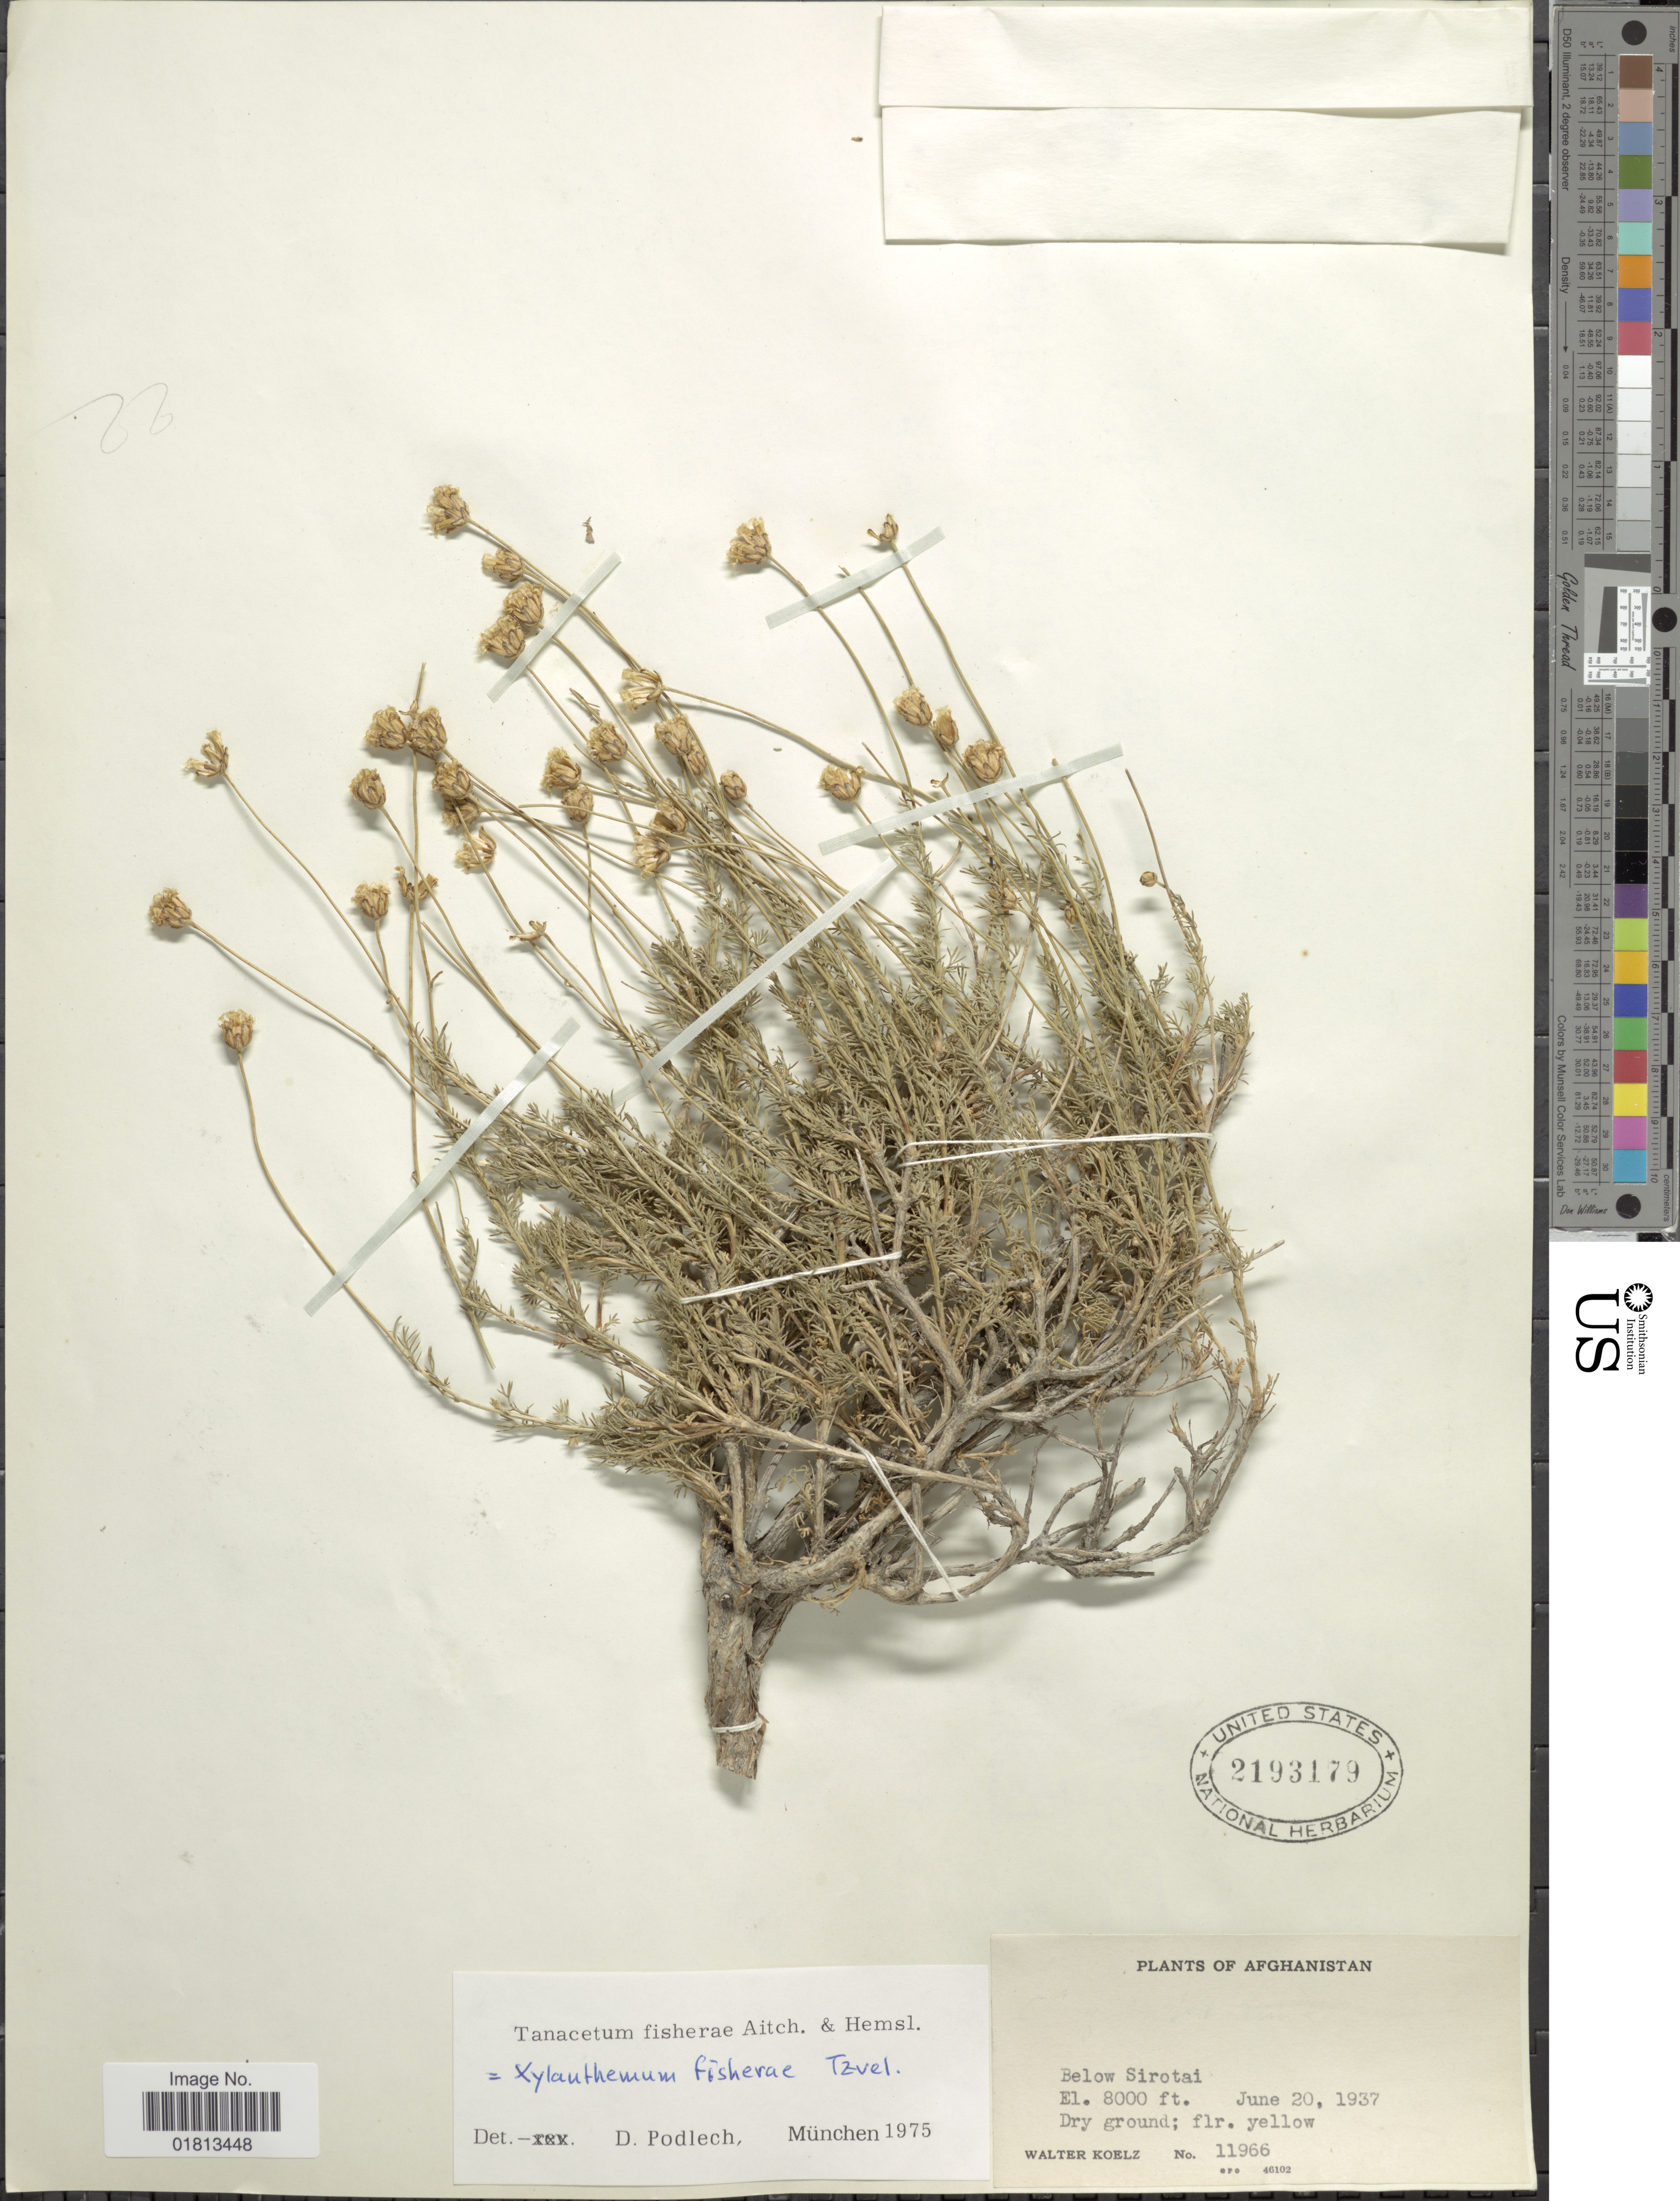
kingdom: Plantae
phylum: Tracheophyta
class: Magnoliopsida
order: Asterales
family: Asteraceae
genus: Xylanthemum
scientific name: Xylanthemum fisherae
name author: (Aitch. & Hemsl.) Tzvelev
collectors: W. N. Koelz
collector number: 11966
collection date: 1937-06-20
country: Afghanistan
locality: Below Sirotai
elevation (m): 2438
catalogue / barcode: US 2193179